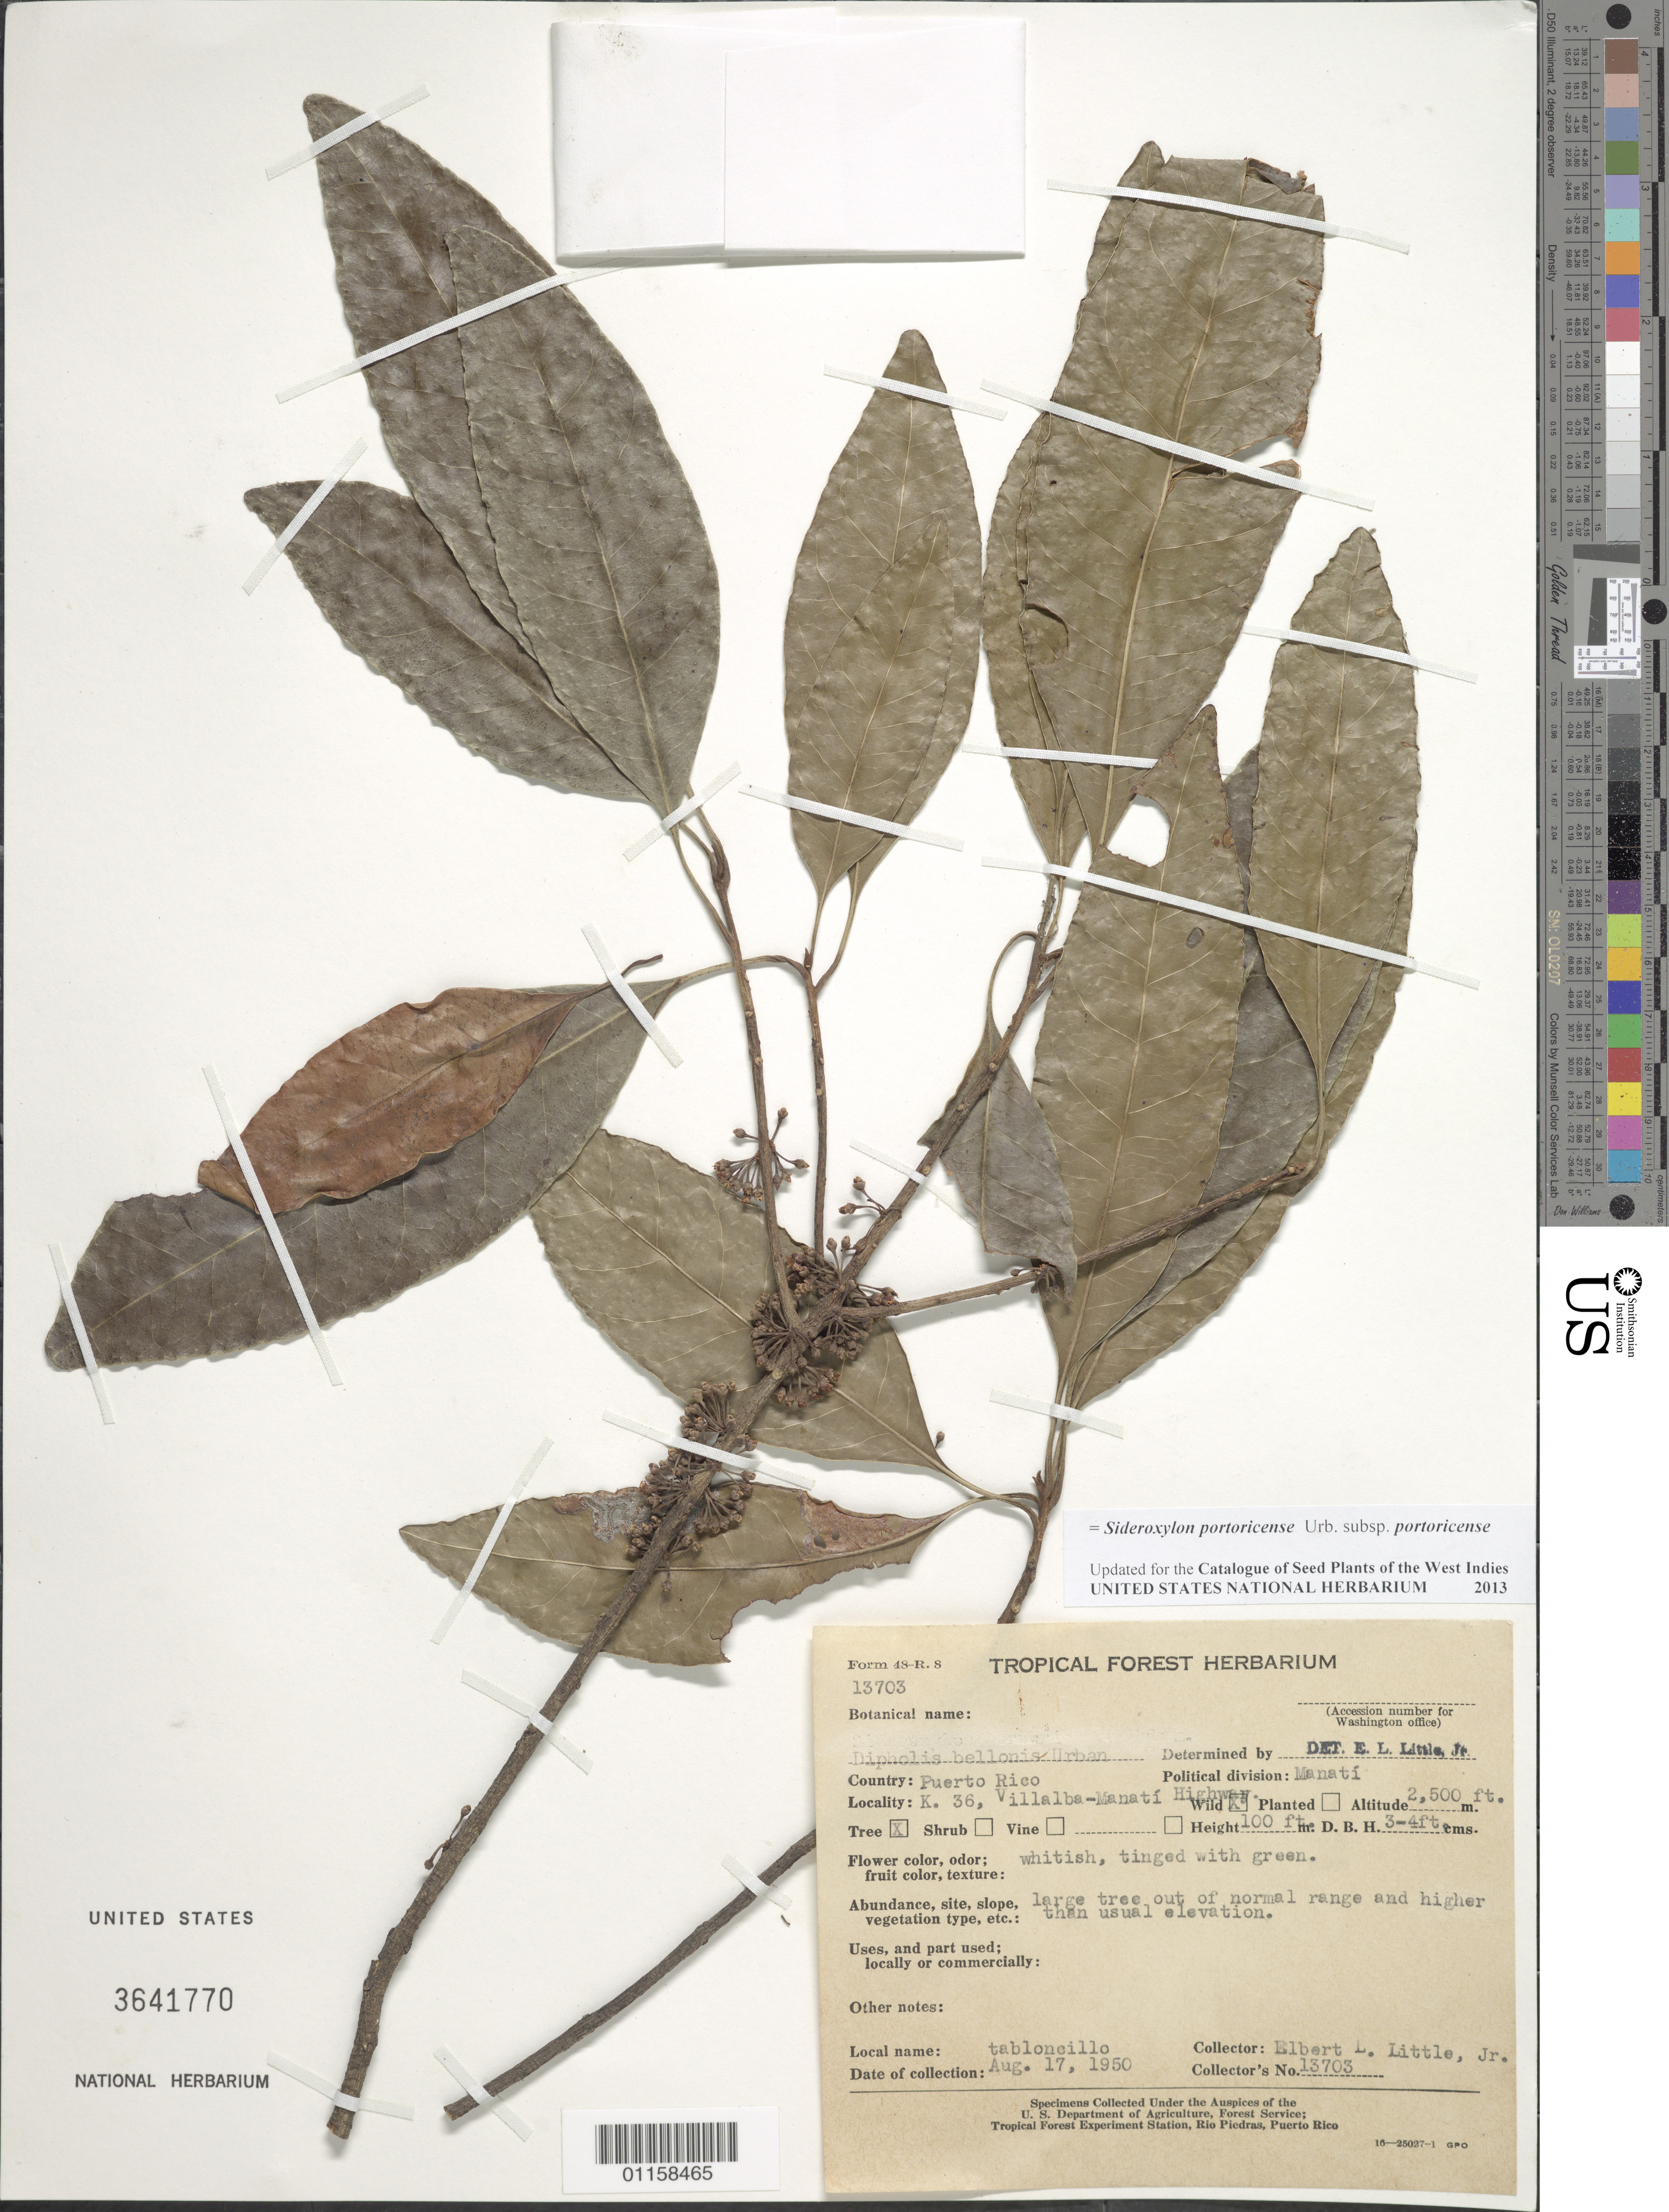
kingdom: Plantae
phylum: Tracheophyta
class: Magnoliopsida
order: Ericales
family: Sapotaceae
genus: Sideroxylon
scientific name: Sideroxylon portoricense subsp. portoricense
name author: Urb.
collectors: E. L. Little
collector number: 13703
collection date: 1950-08-17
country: Puerto Rico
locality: Manatí, K. 36, Villalba-Manatí Highway.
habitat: Large tree out of normal range and higher than usual elevation.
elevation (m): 762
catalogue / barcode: US 3641770